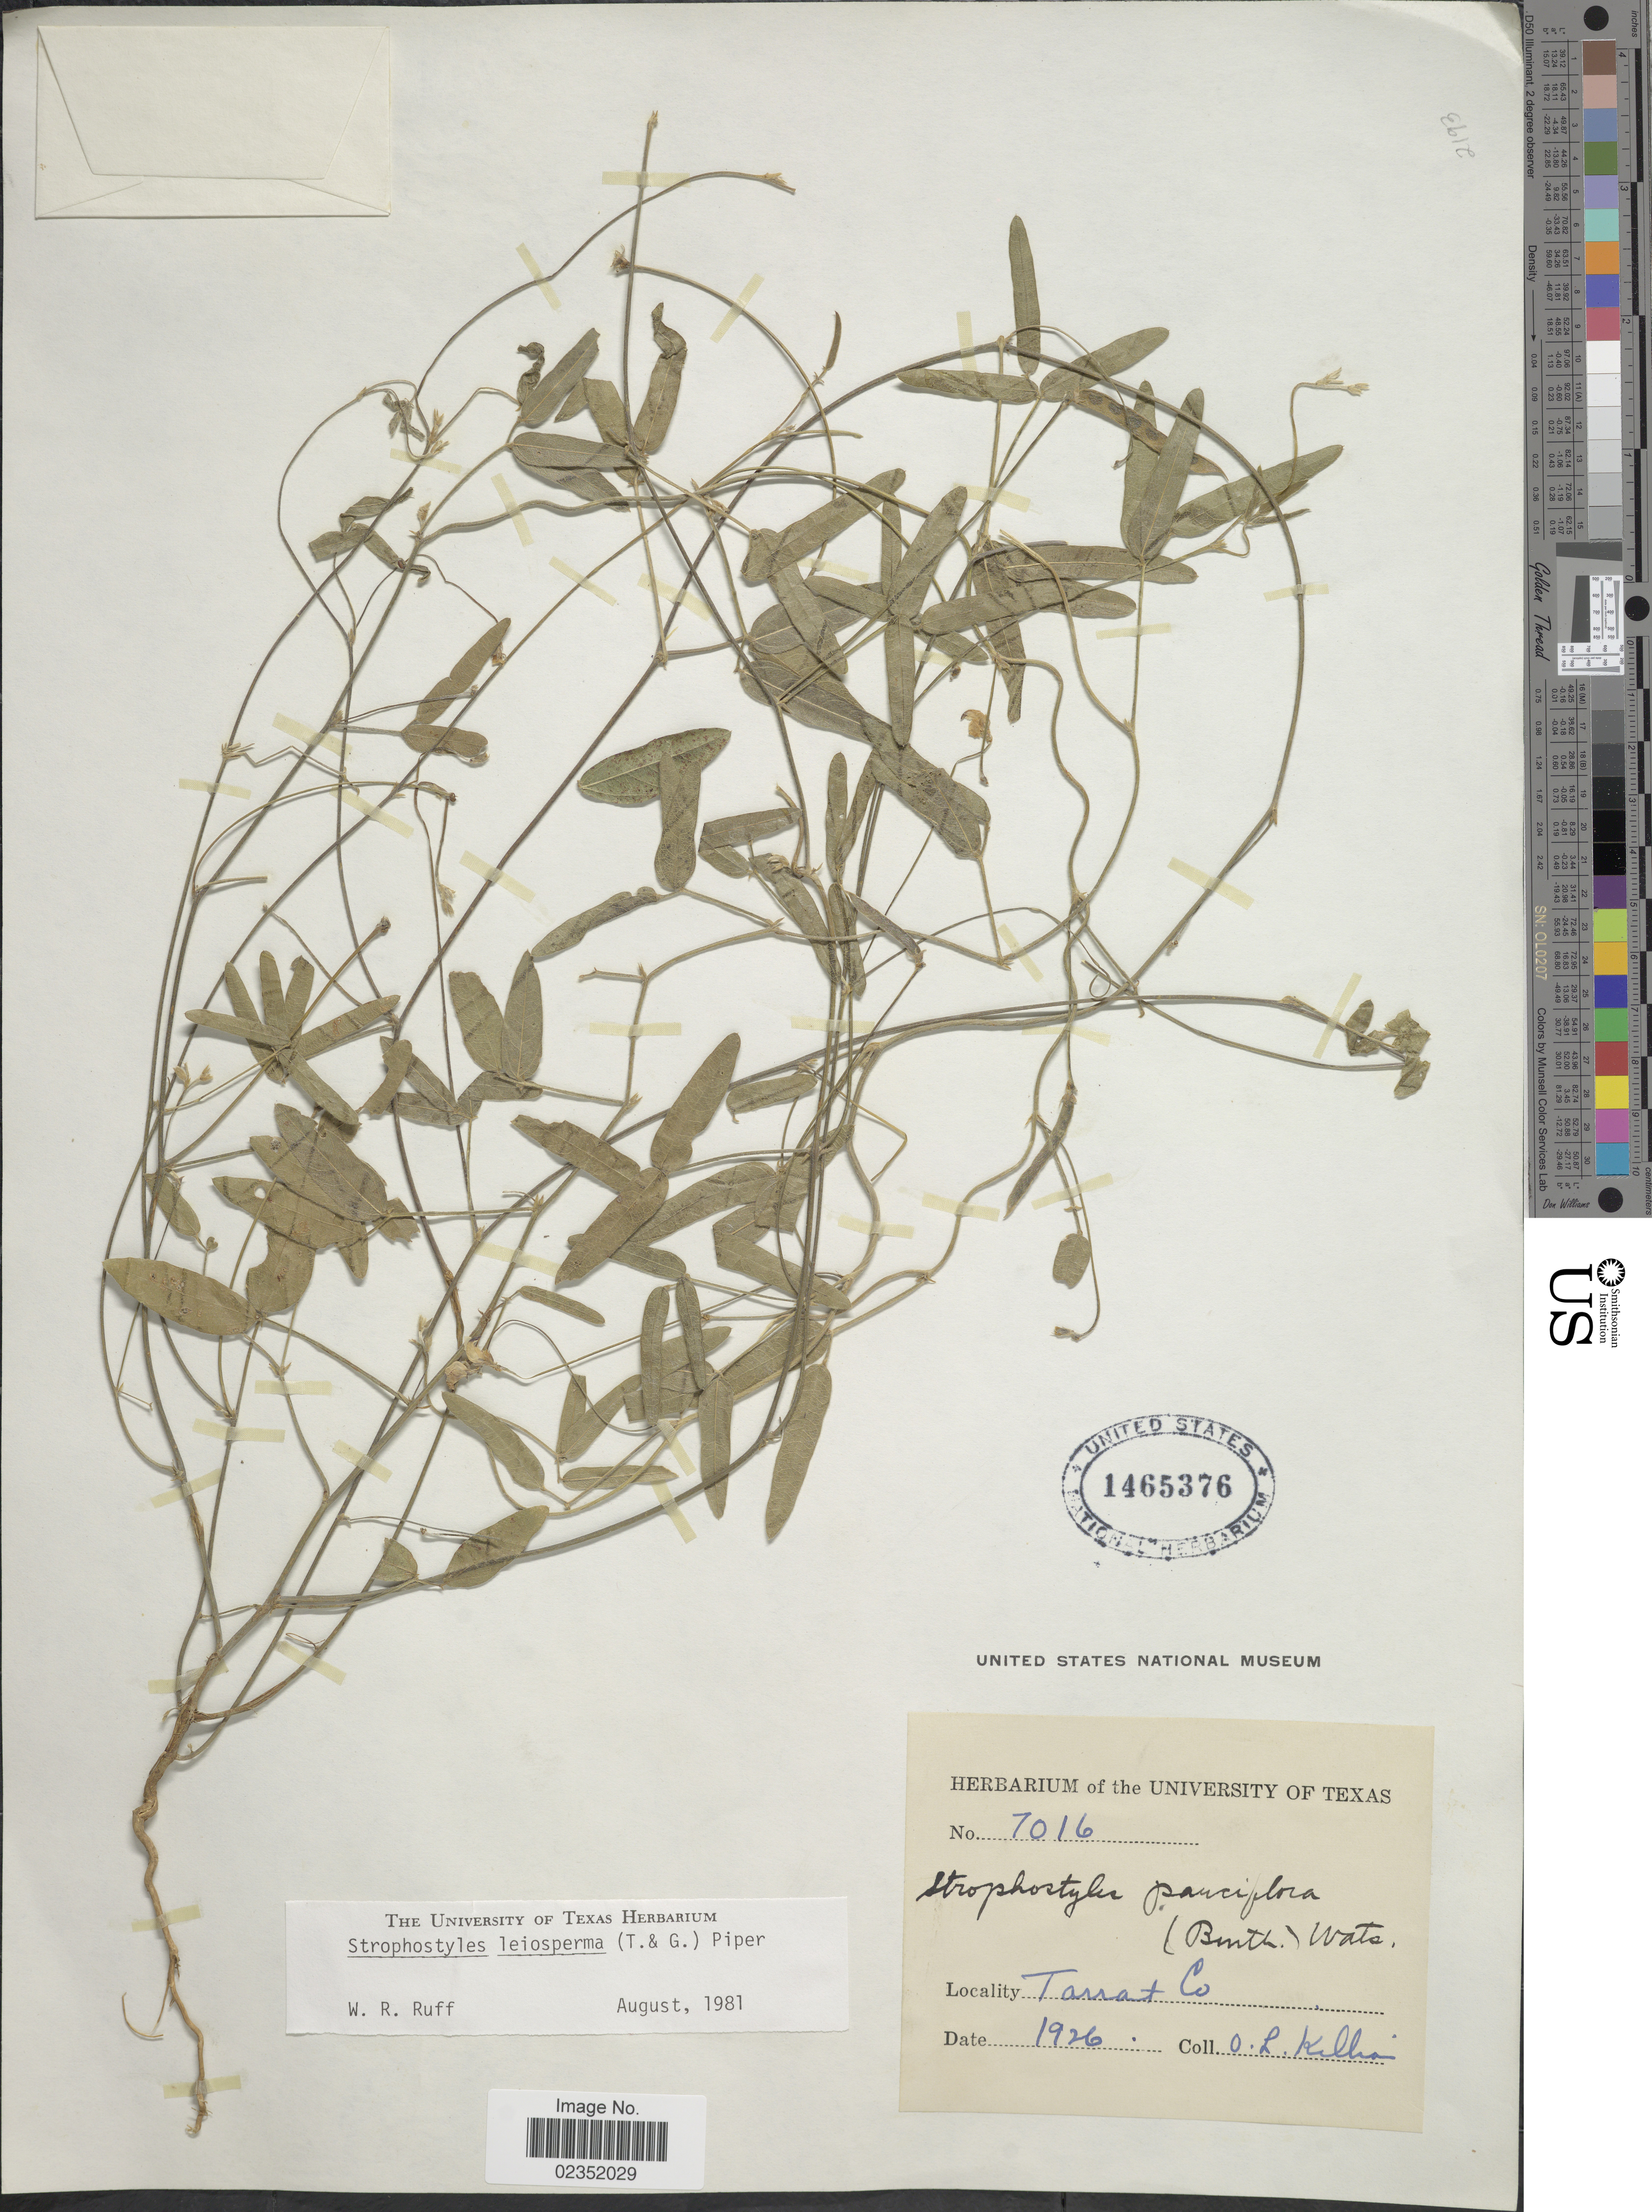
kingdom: Plantae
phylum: Tracheophyta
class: Magnoliopsida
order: Fabales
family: Fabaceae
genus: Strophostyles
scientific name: Strophostyles leiosperma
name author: (Torr. & A. Gray) Piper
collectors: O. Killian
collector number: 7016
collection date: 1926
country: United States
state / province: Texas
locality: Tarrant Co.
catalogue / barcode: US 1465376